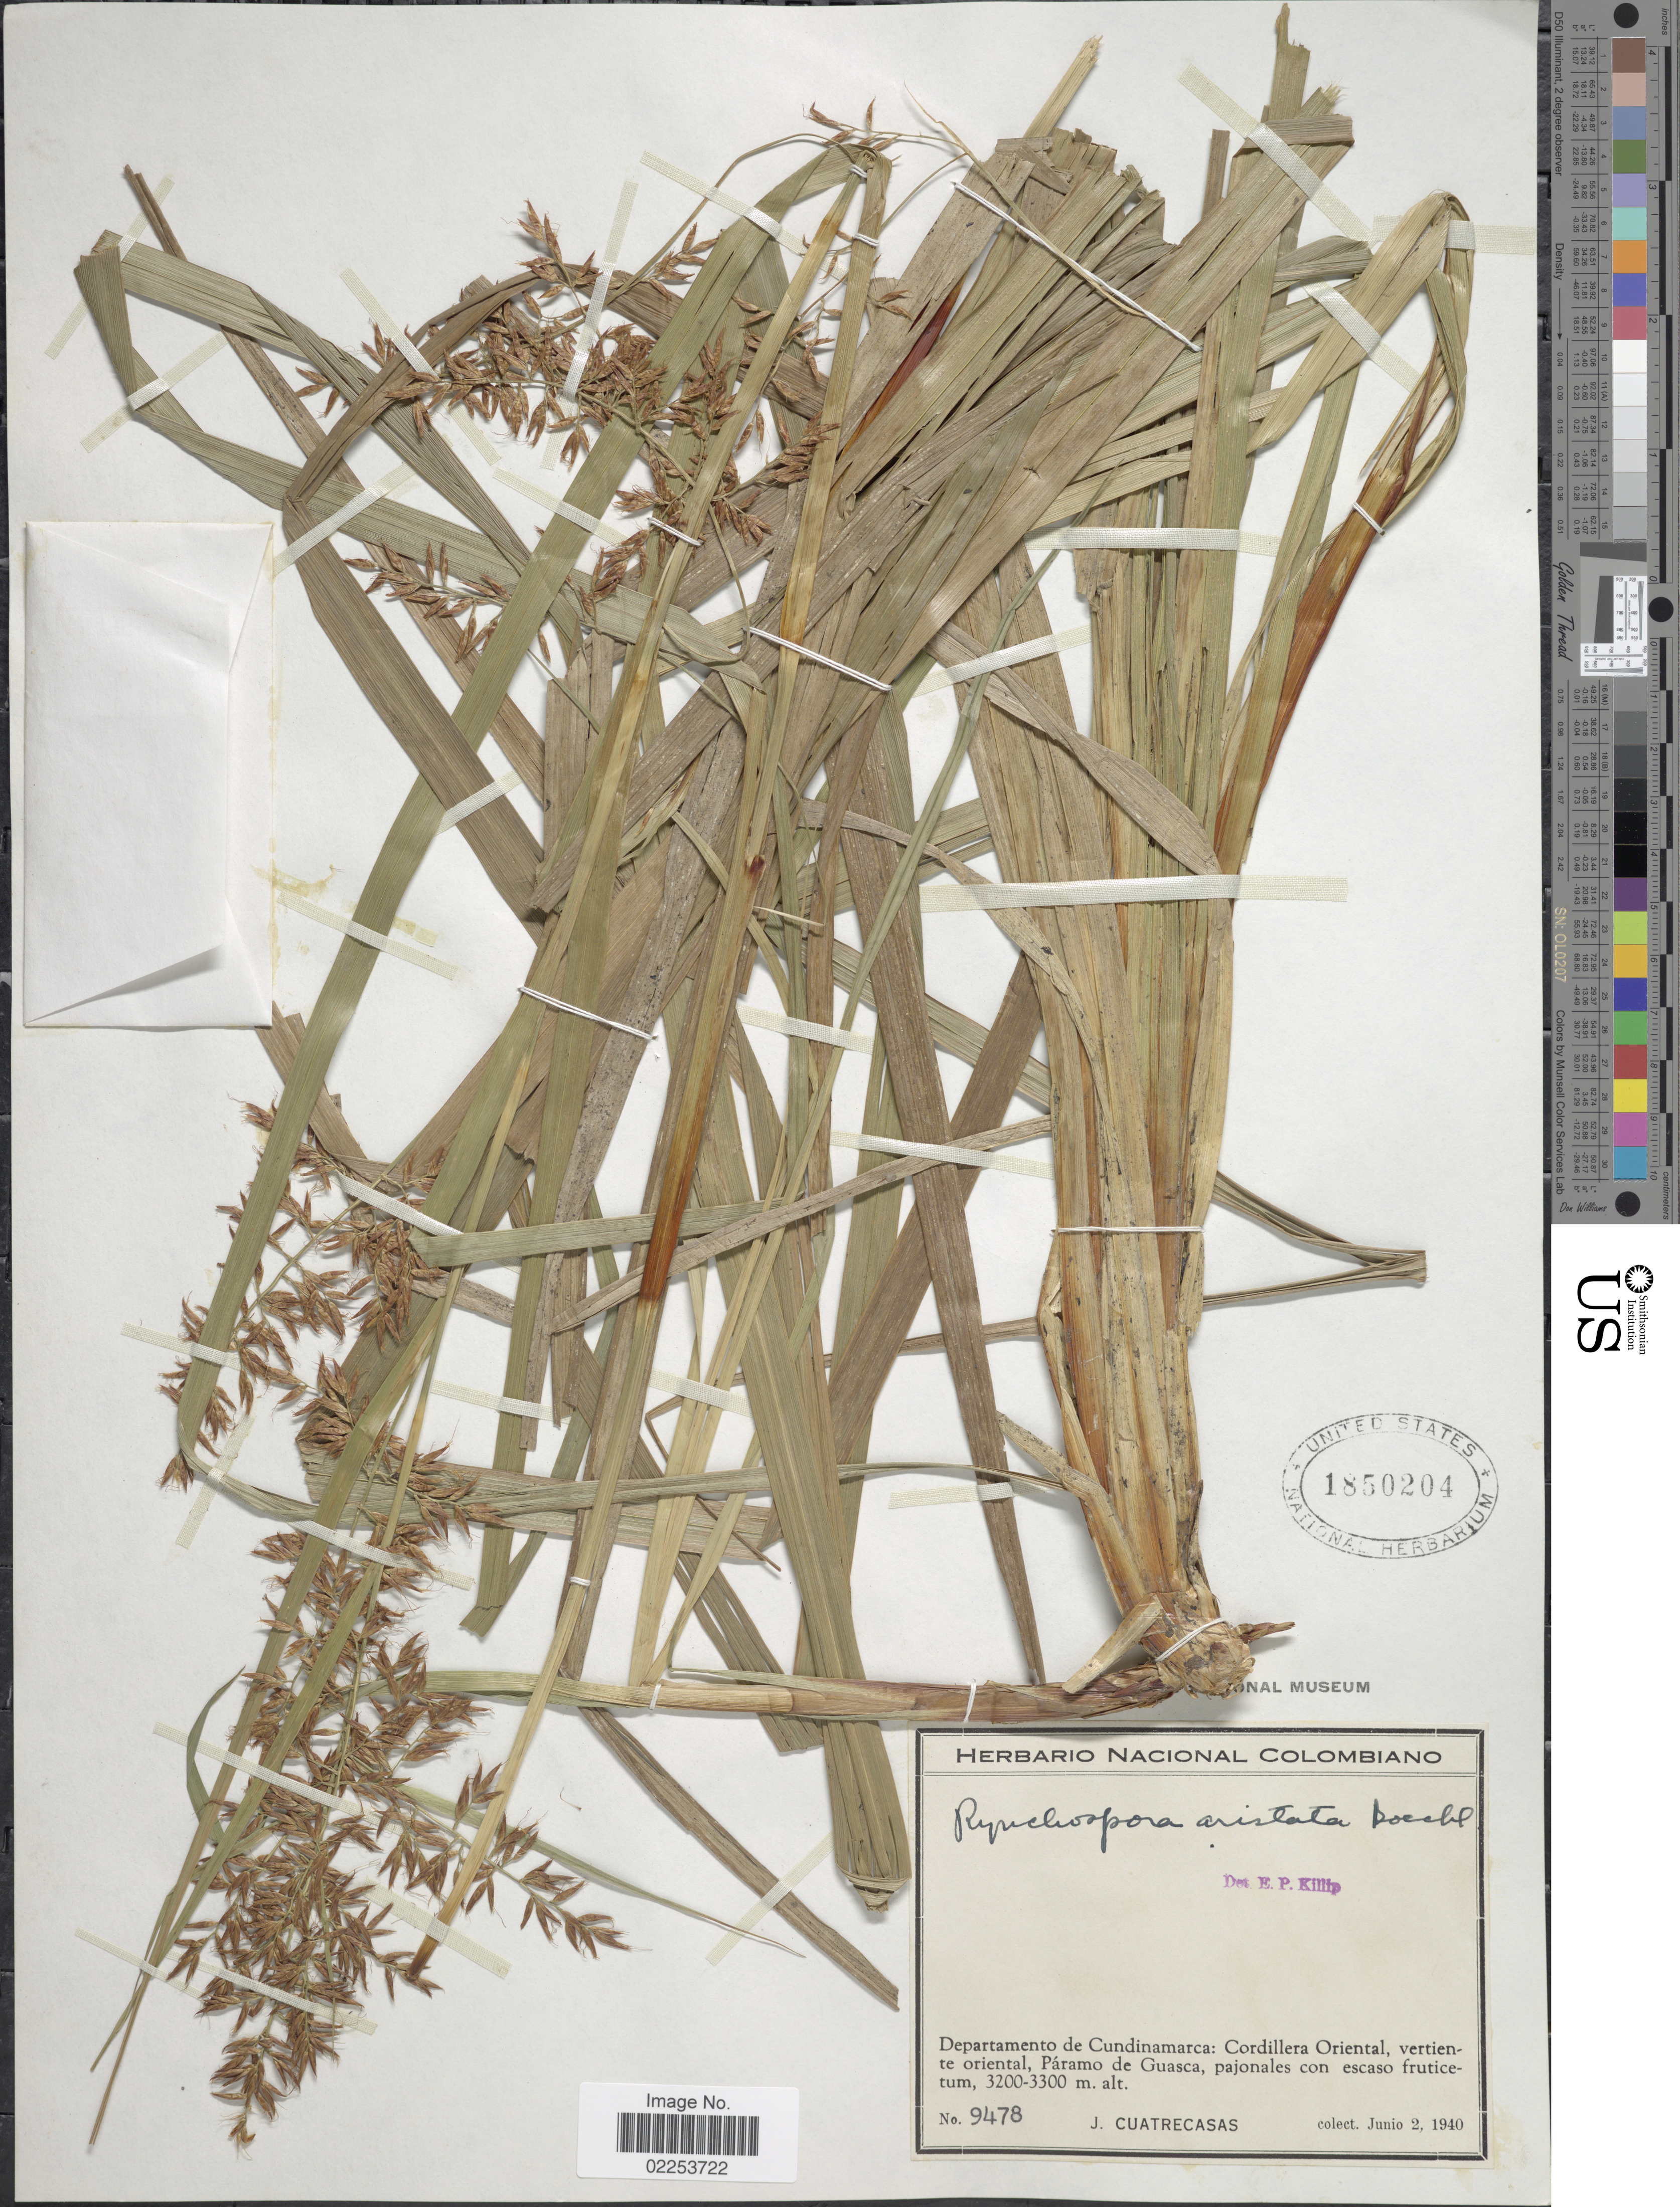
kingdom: Plantae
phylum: Tracheophyta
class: Liliopsida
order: Poales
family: Cyperaceae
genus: Rhynchospora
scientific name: Rhynchospora aristata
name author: Boeckeler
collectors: J. Cuatrecasas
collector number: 9478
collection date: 1940-07-02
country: Colombia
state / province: Cundinamarca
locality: Departamento de Cundinamarca: Cordillera Oriental, vertiente oriental, Paramo de Guasco, pajonales con escao fructicetum.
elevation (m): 3200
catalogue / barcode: US 1850204